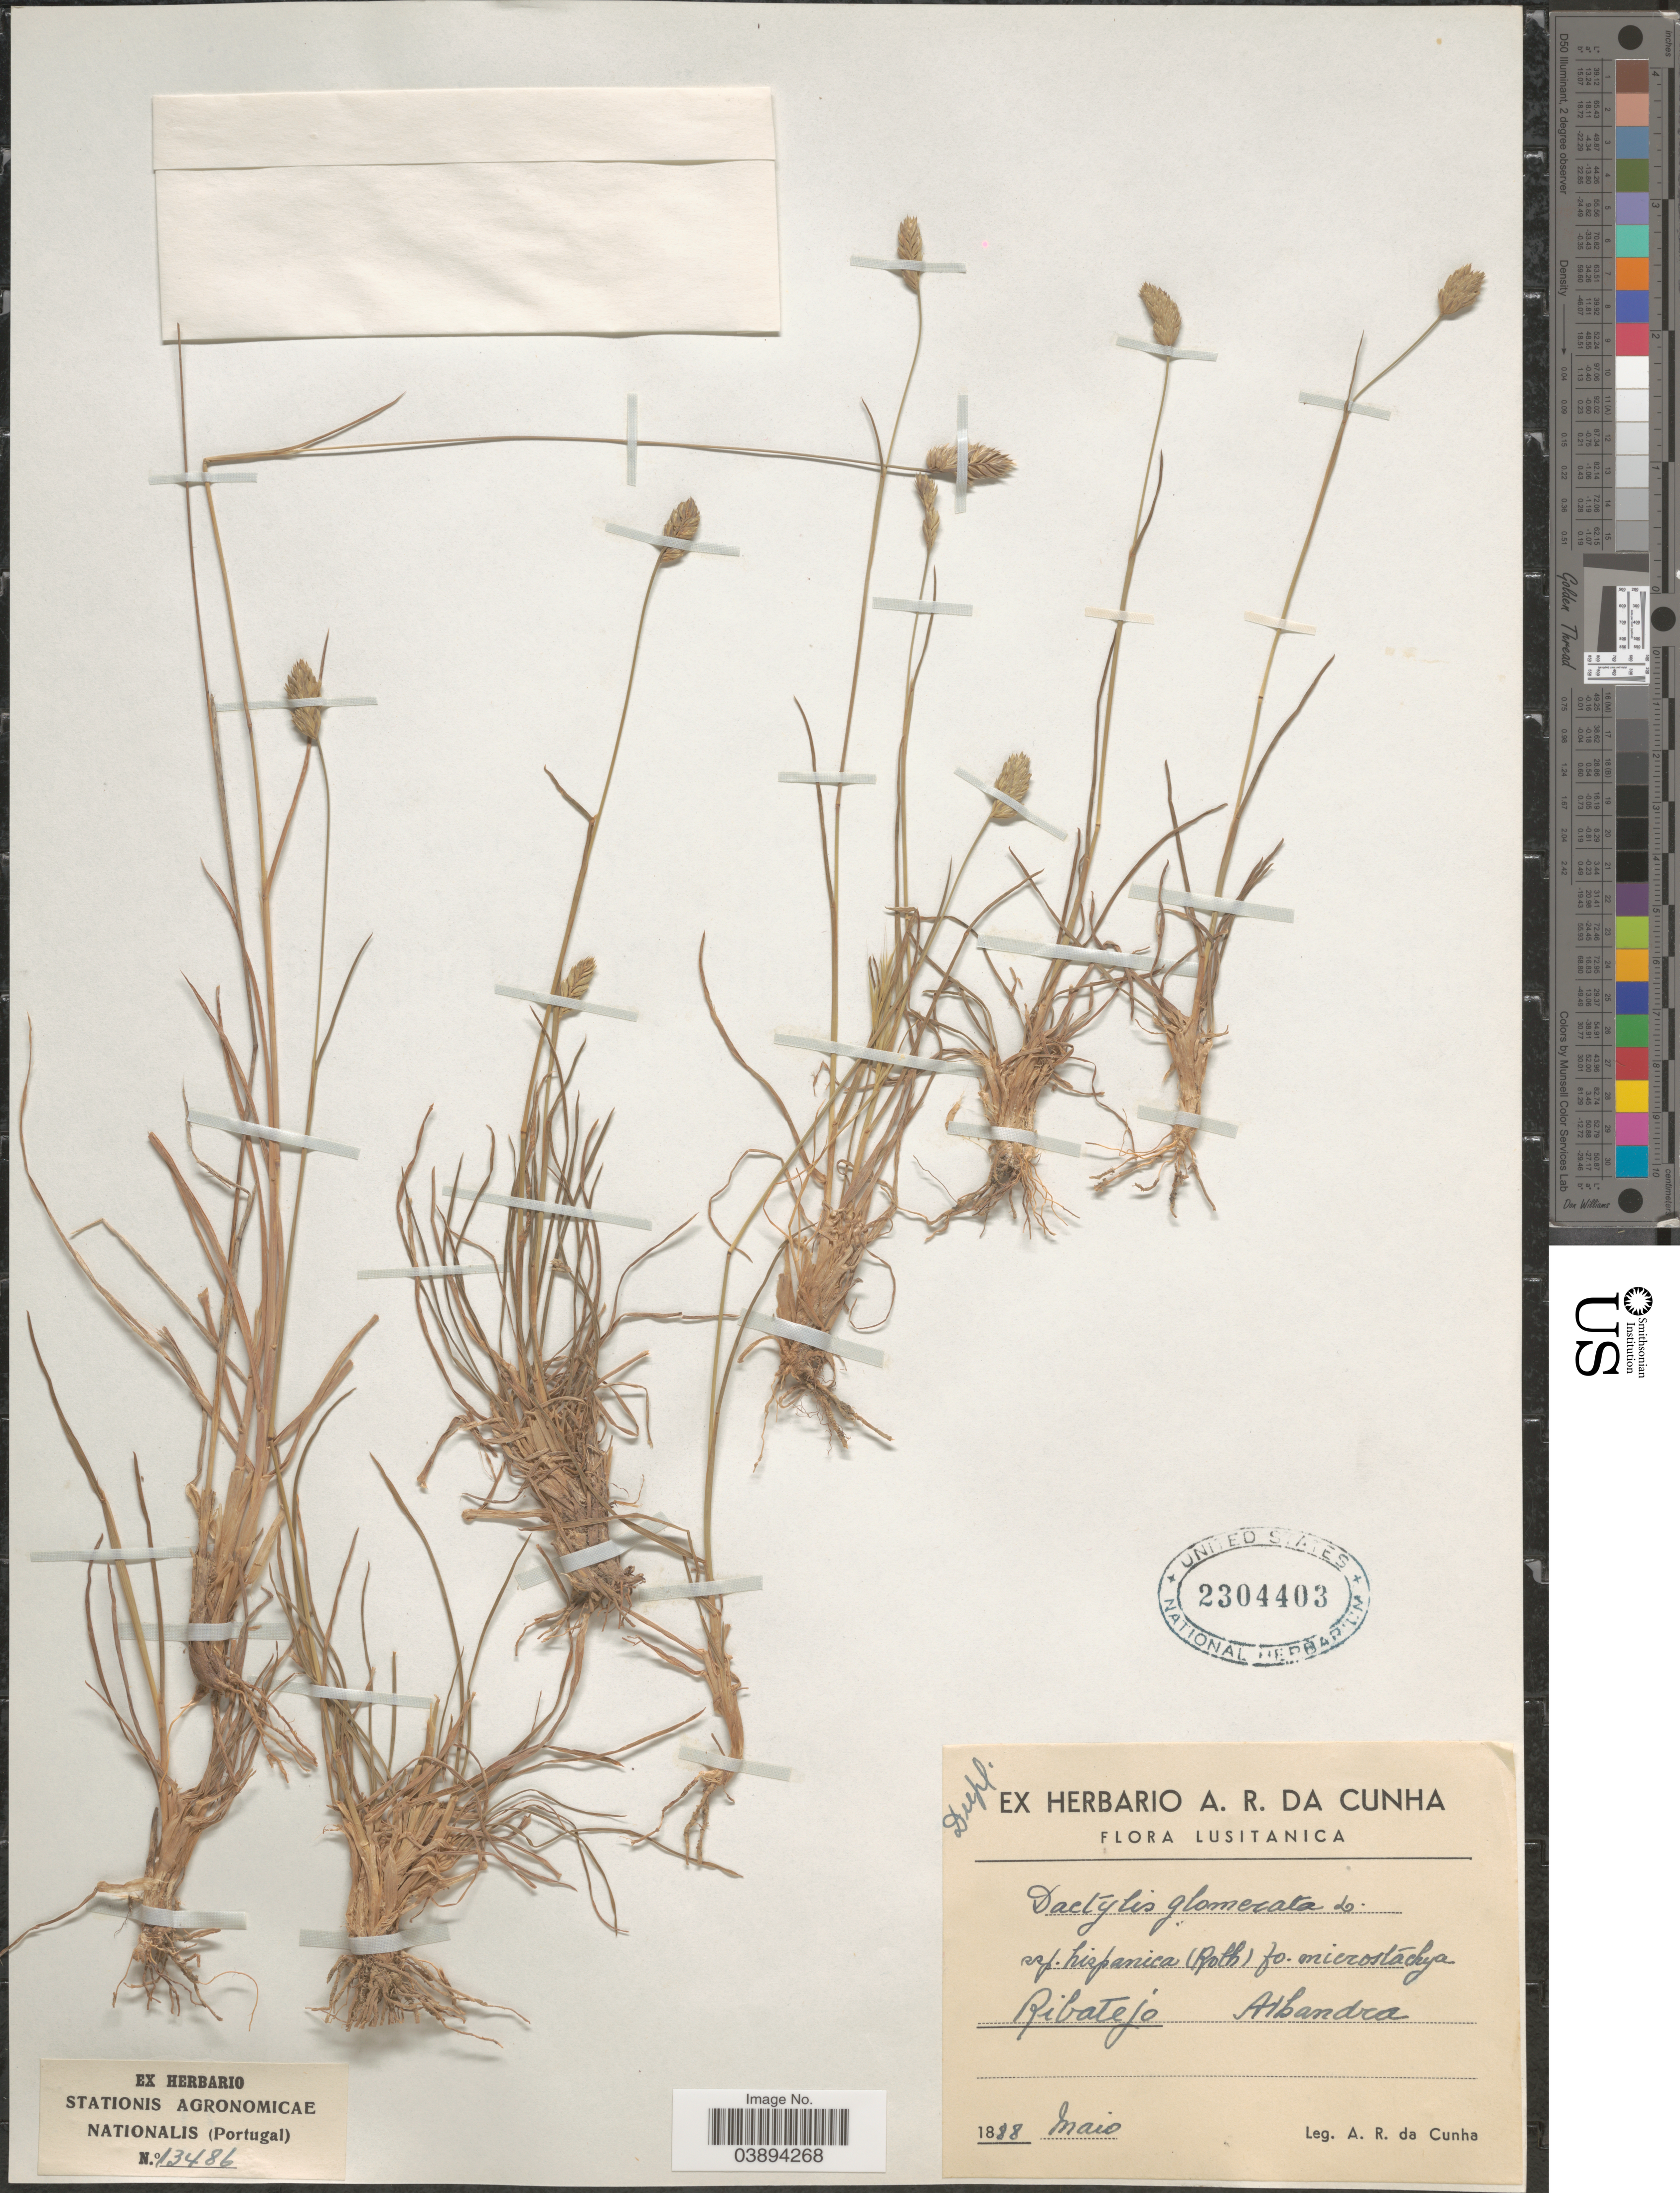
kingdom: Plantae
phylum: Tracheophyta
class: Liliopsida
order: Poales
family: Poaceae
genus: Dactylis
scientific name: Dactylis glomerata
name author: L.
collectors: A. Da Cunha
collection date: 1888-05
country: Portugal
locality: Lusitanica. Ribatejo Albandra.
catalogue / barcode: US 2304403